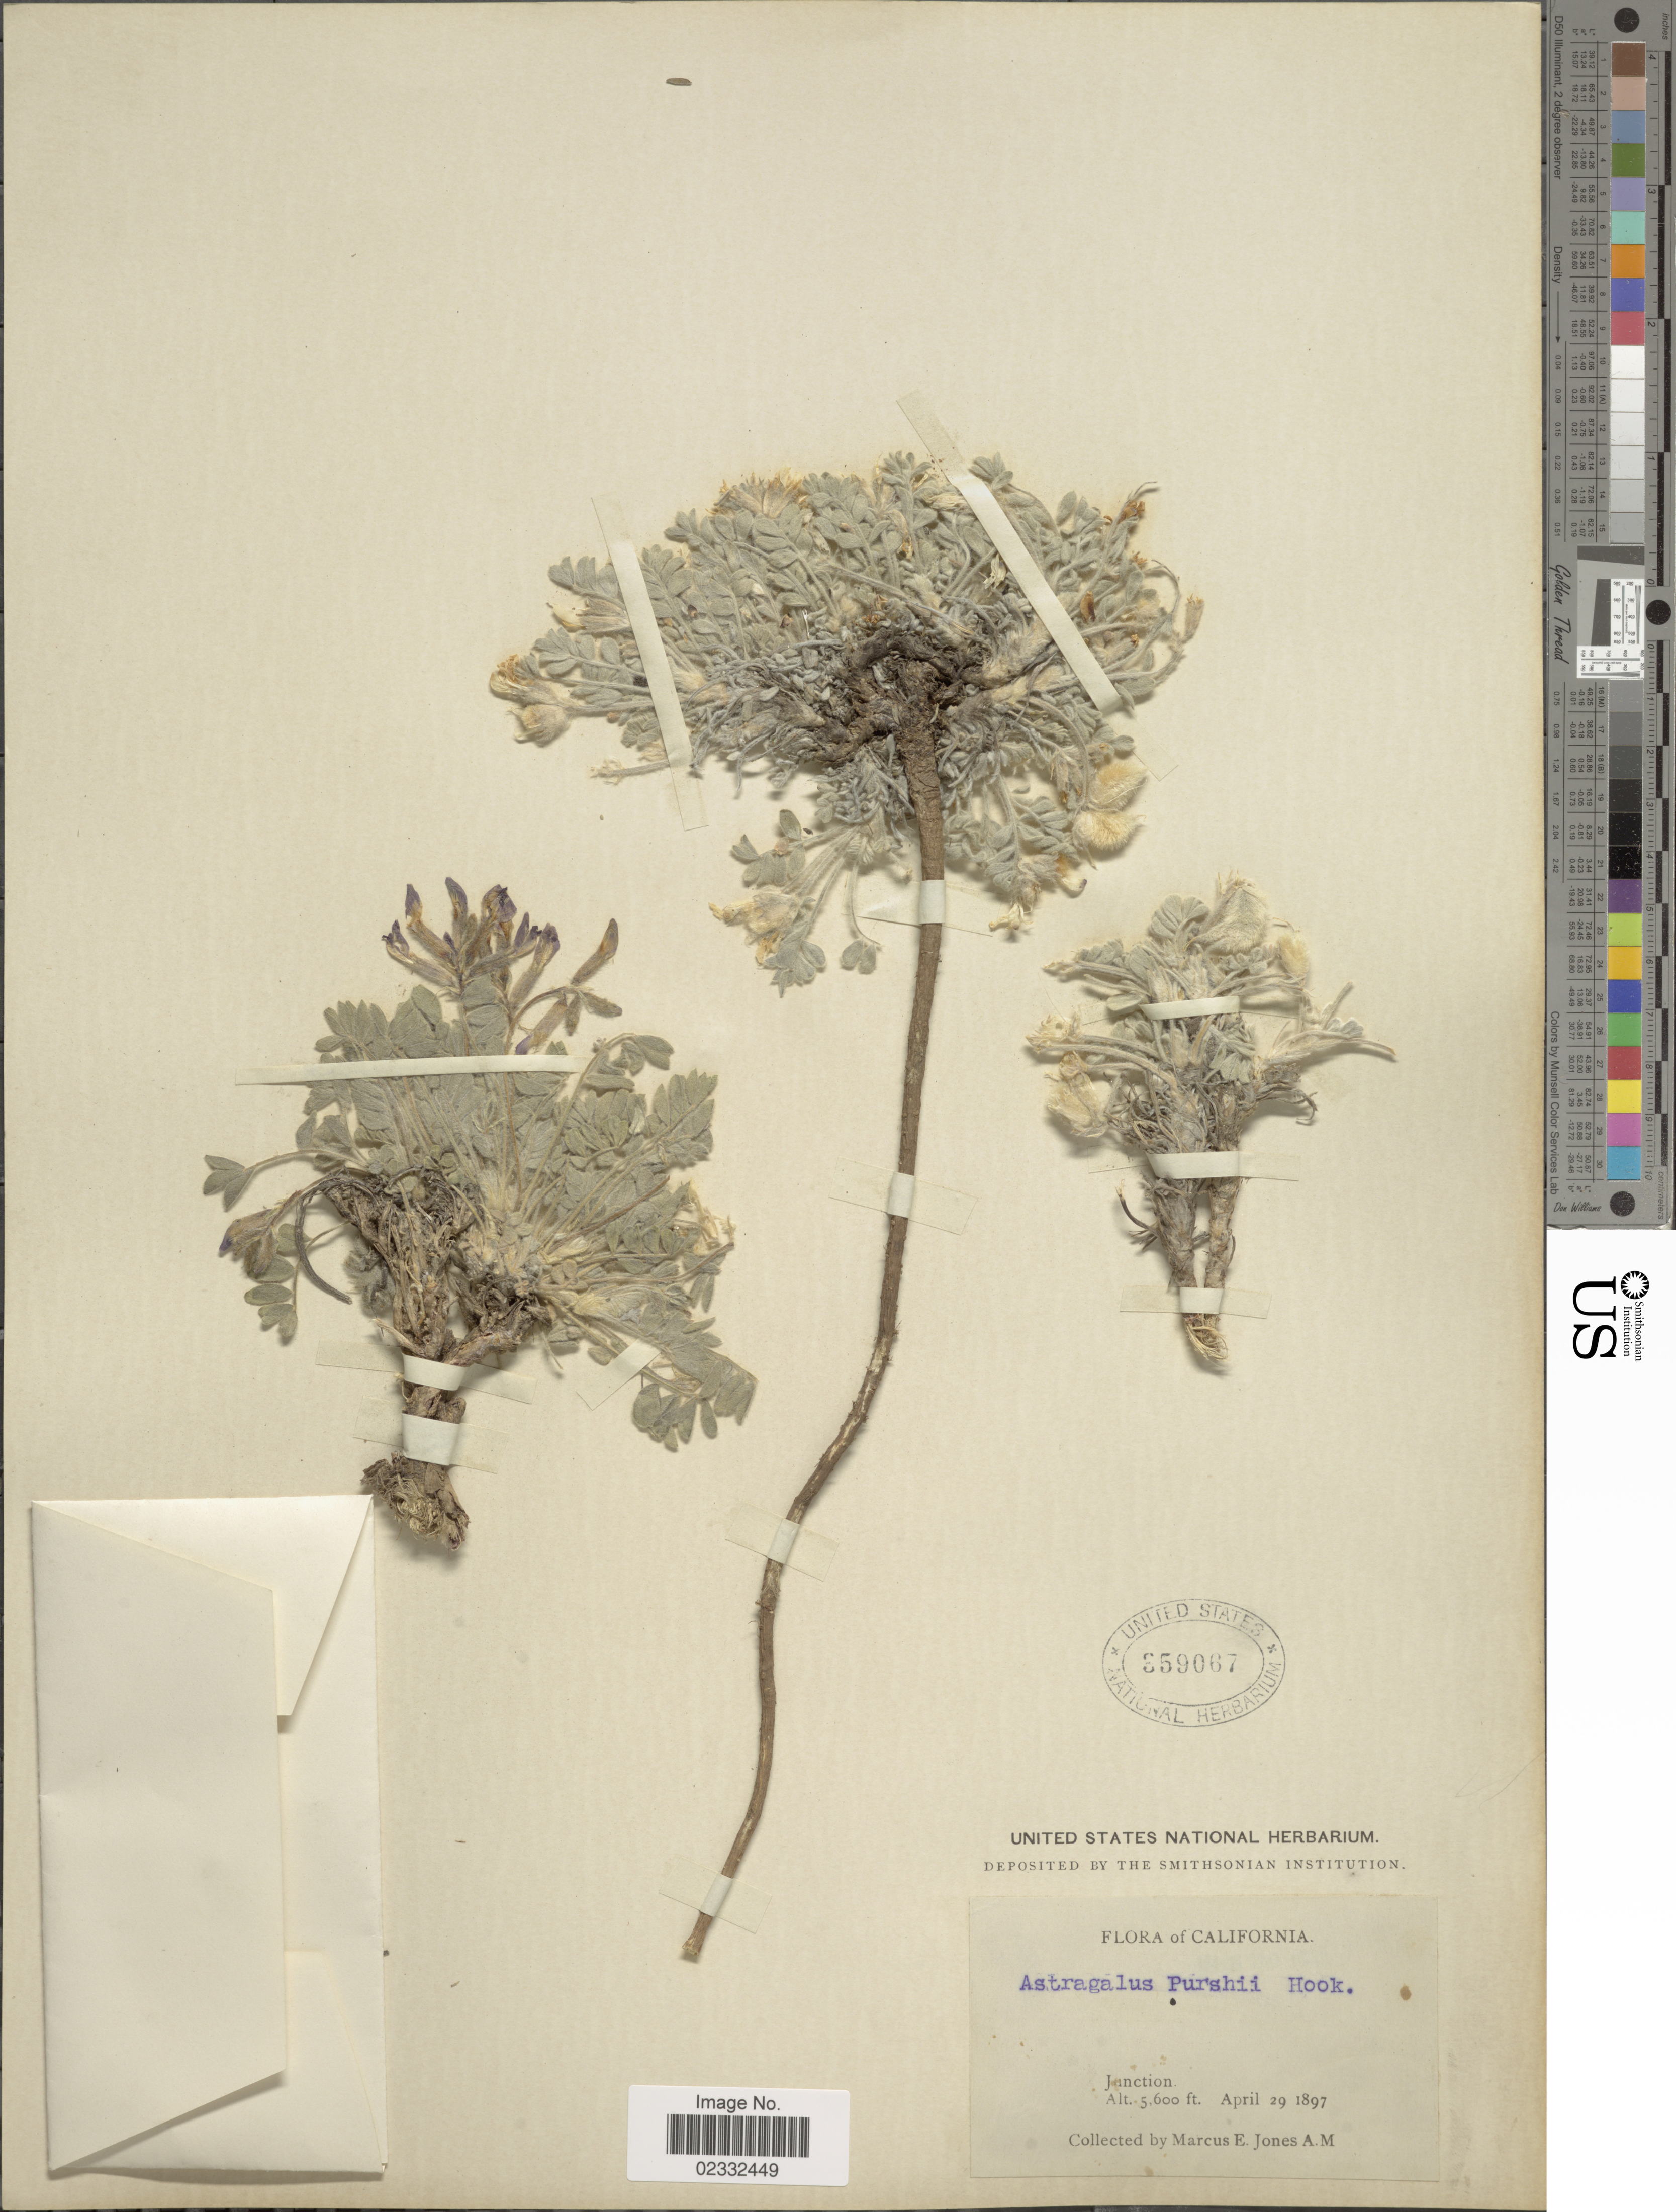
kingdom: Plantae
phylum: Tracheophyta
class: Magnoliopsida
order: Fabales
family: Fabaceae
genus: Astragalus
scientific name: Astragalus consectus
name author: E. Sheld.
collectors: M. E. Jones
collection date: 1897-04-29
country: United States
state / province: California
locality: California, Junction.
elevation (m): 1707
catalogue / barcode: US 359067